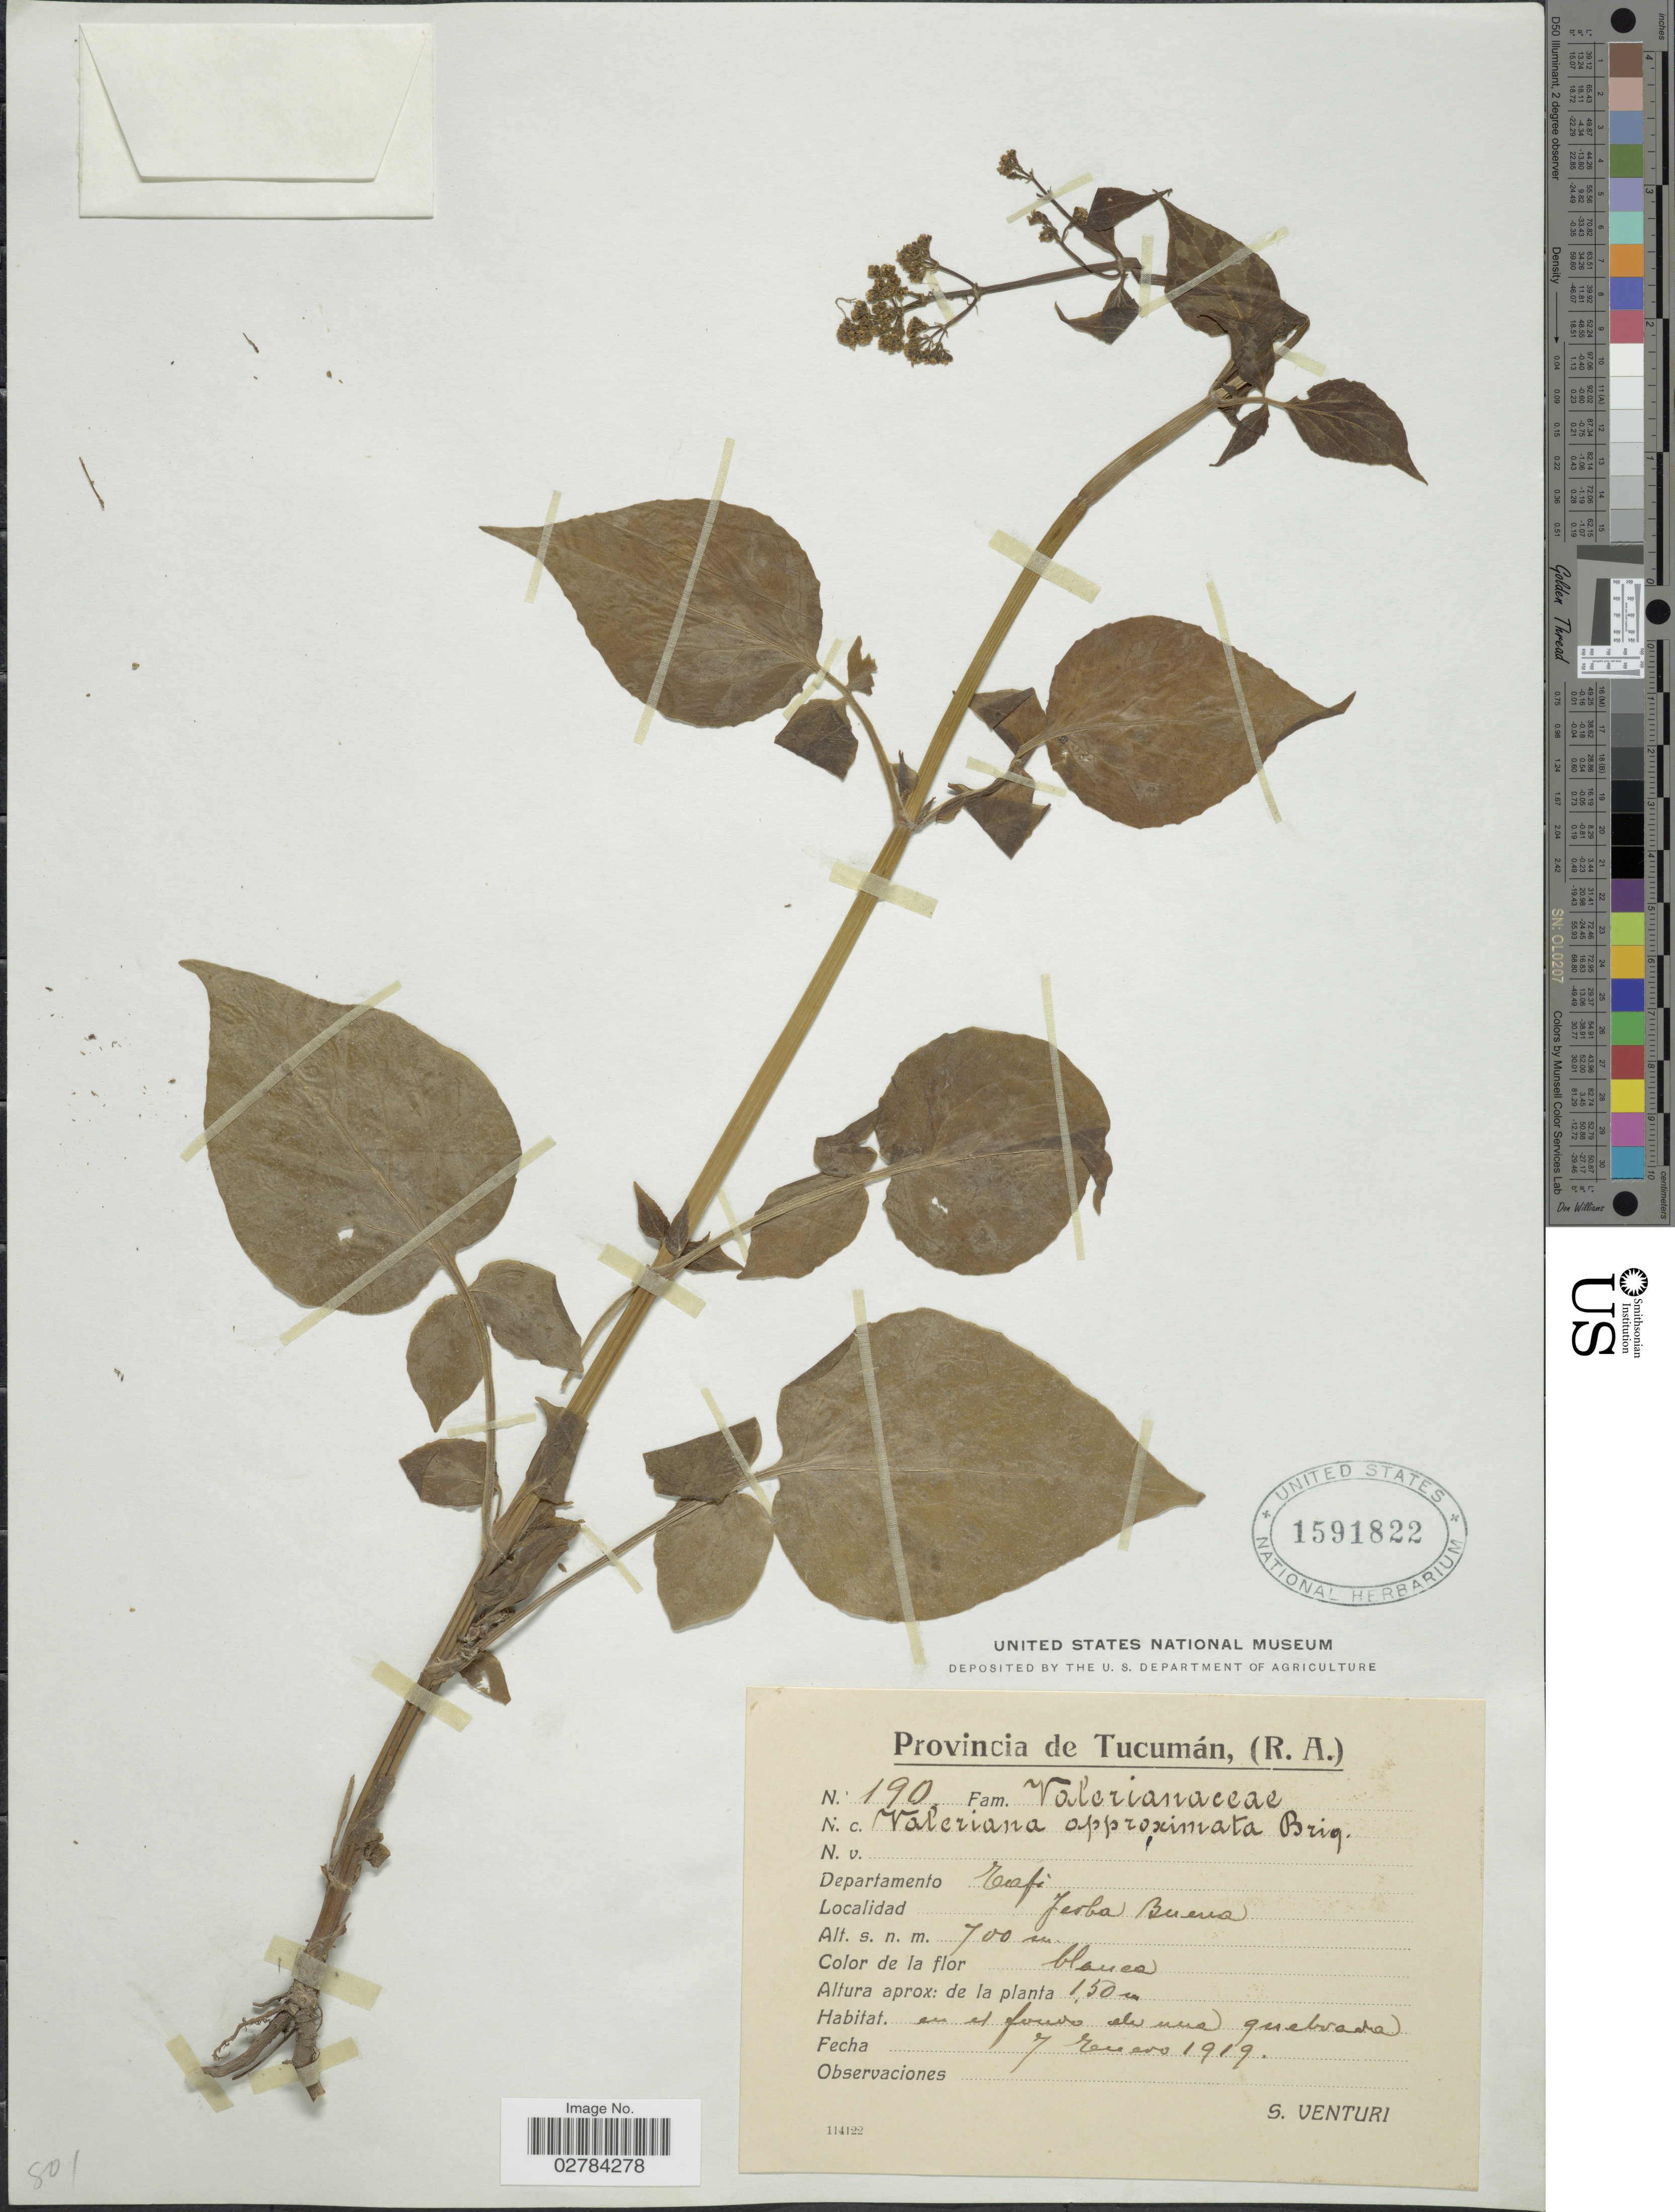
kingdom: Plantae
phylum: Tracheophyta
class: Magnoliopsida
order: Dipsacales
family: Caprifoliaceae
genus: Valeriana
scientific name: Valeriana approximata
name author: Briq.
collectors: S. Venturi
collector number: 190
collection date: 1919-01-07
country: Argentina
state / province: Tucuman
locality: (R.A.). Departamento Tafi. Yerba Buena.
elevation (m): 700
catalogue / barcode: US 1591822